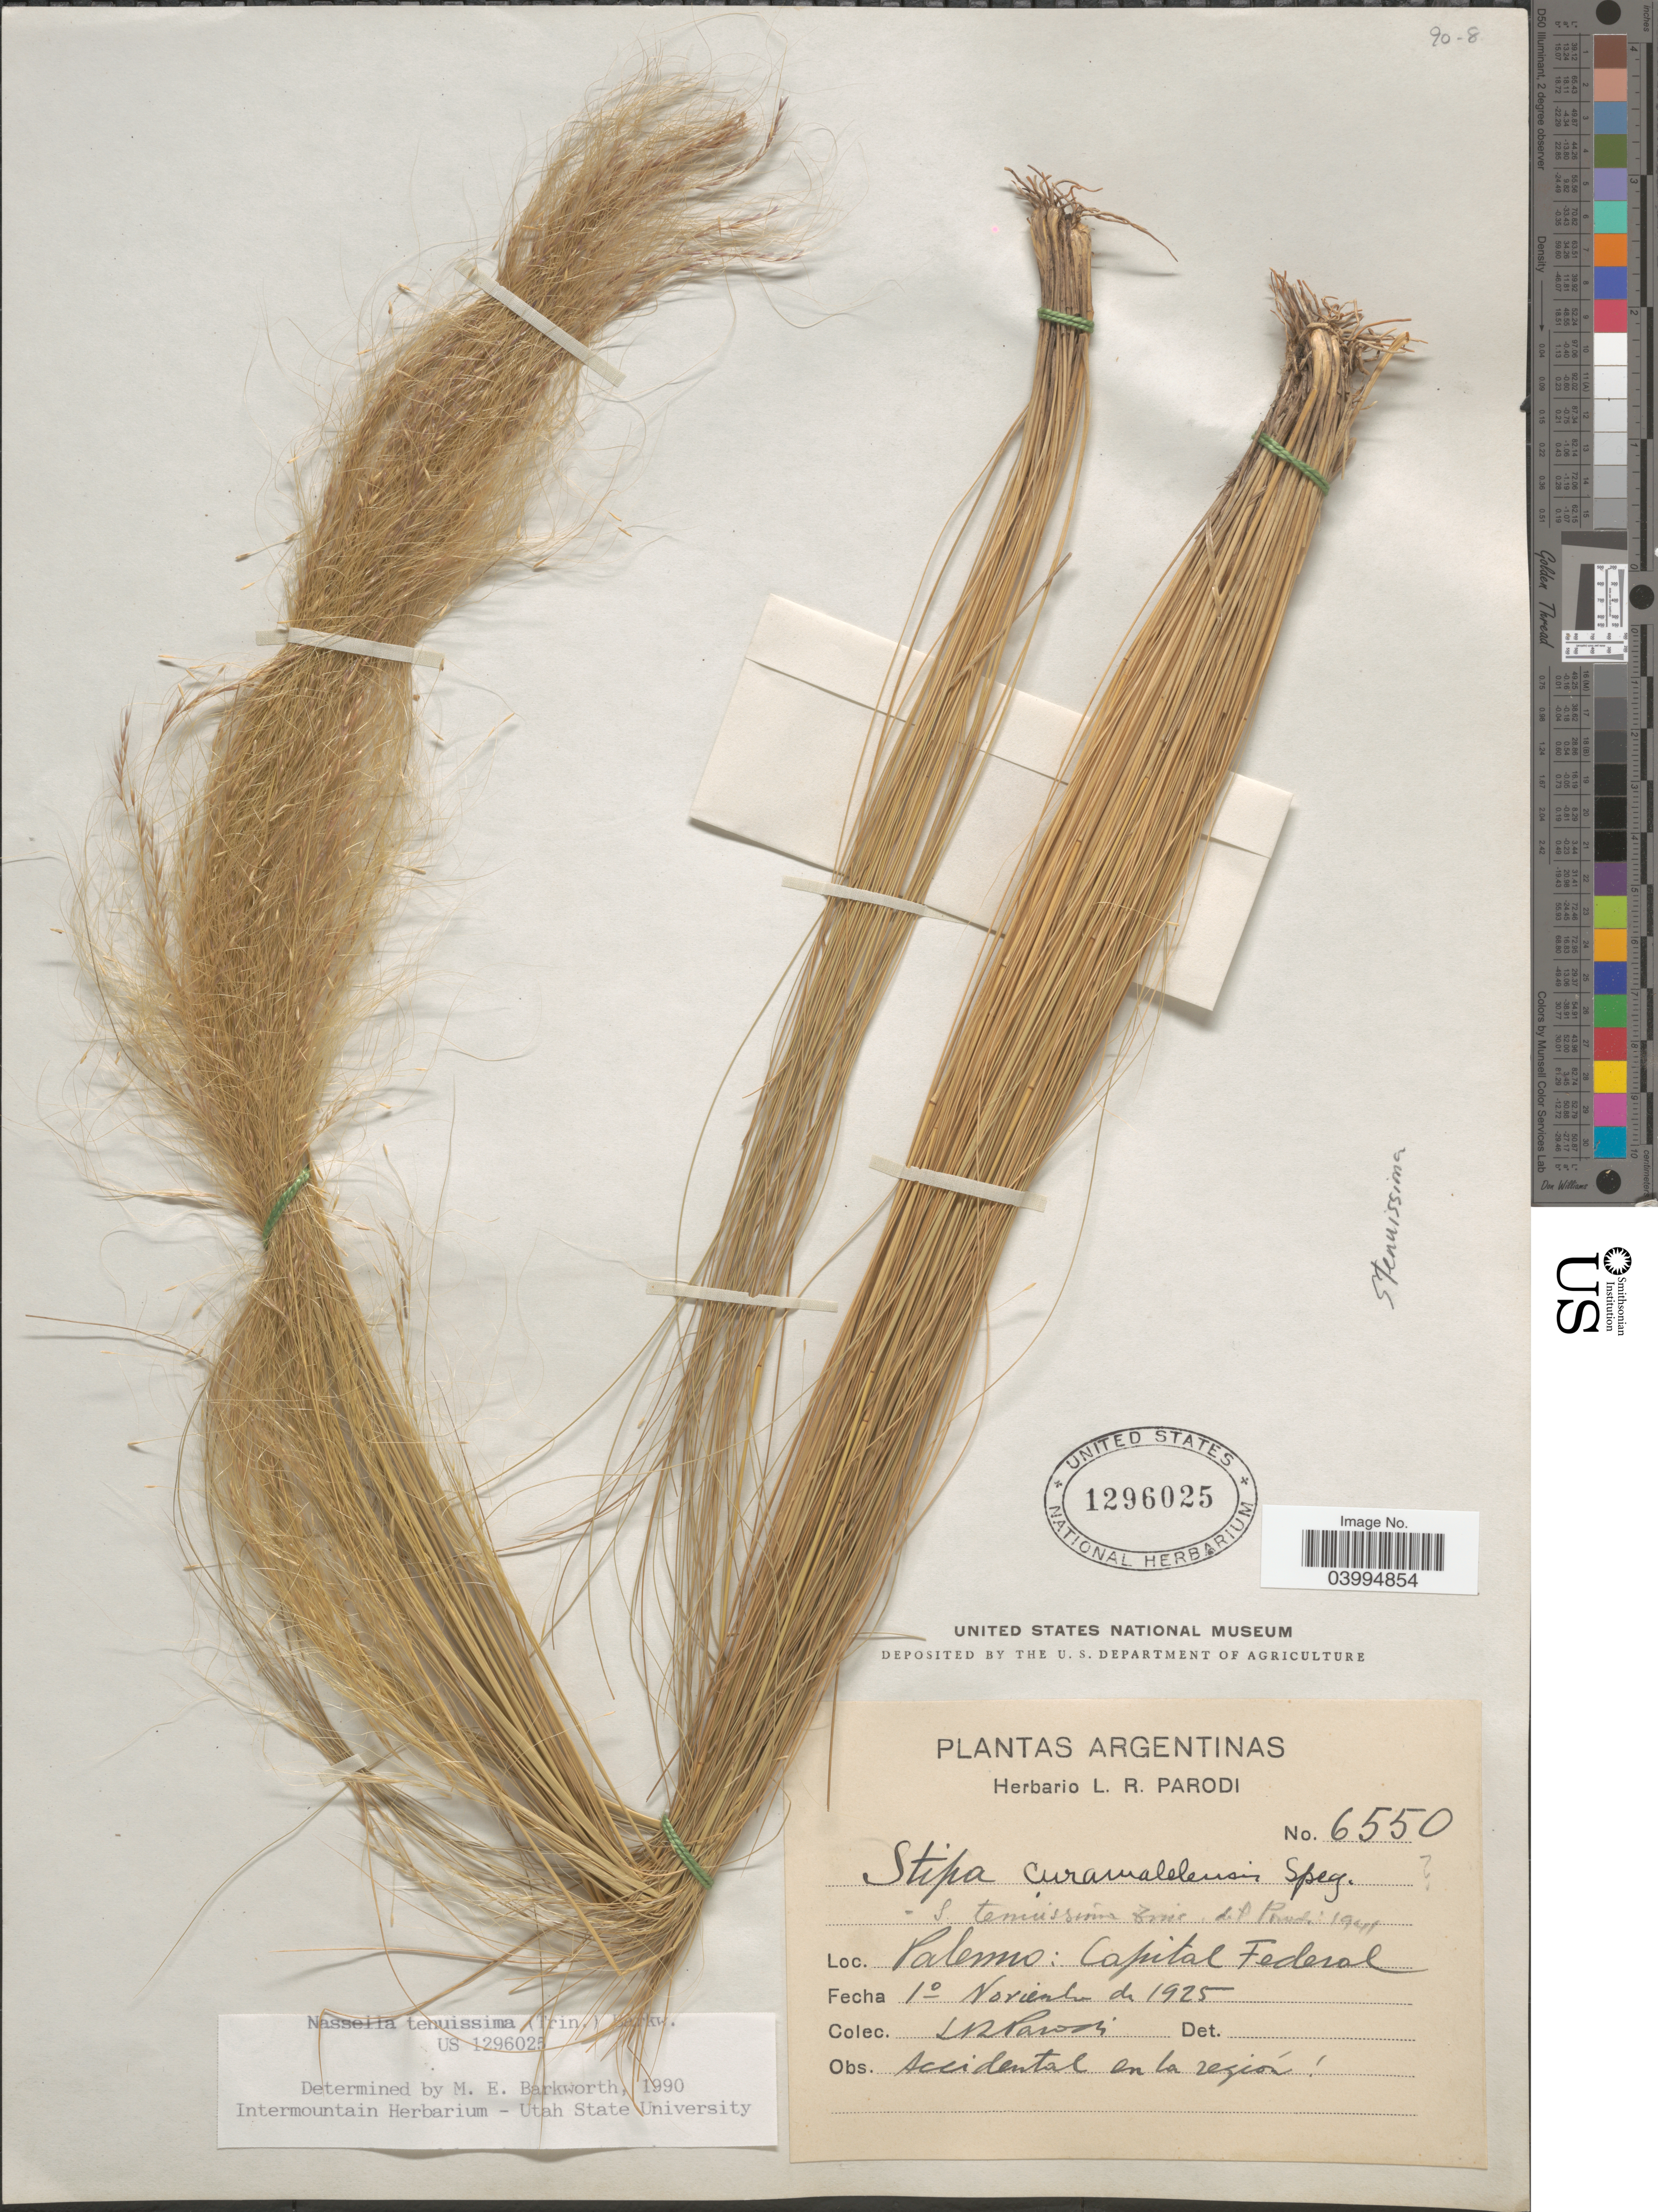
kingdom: Plantae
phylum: Tracheophyta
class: Liliopsida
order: Poales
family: Poaceae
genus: Nassella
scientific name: Nassella tenuissima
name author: (Trin.) Barkworth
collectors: L. R. Parodi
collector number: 6550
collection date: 1925-11-01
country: Argentina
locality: Palermo: Capital Federal.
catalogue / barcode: US 1296025